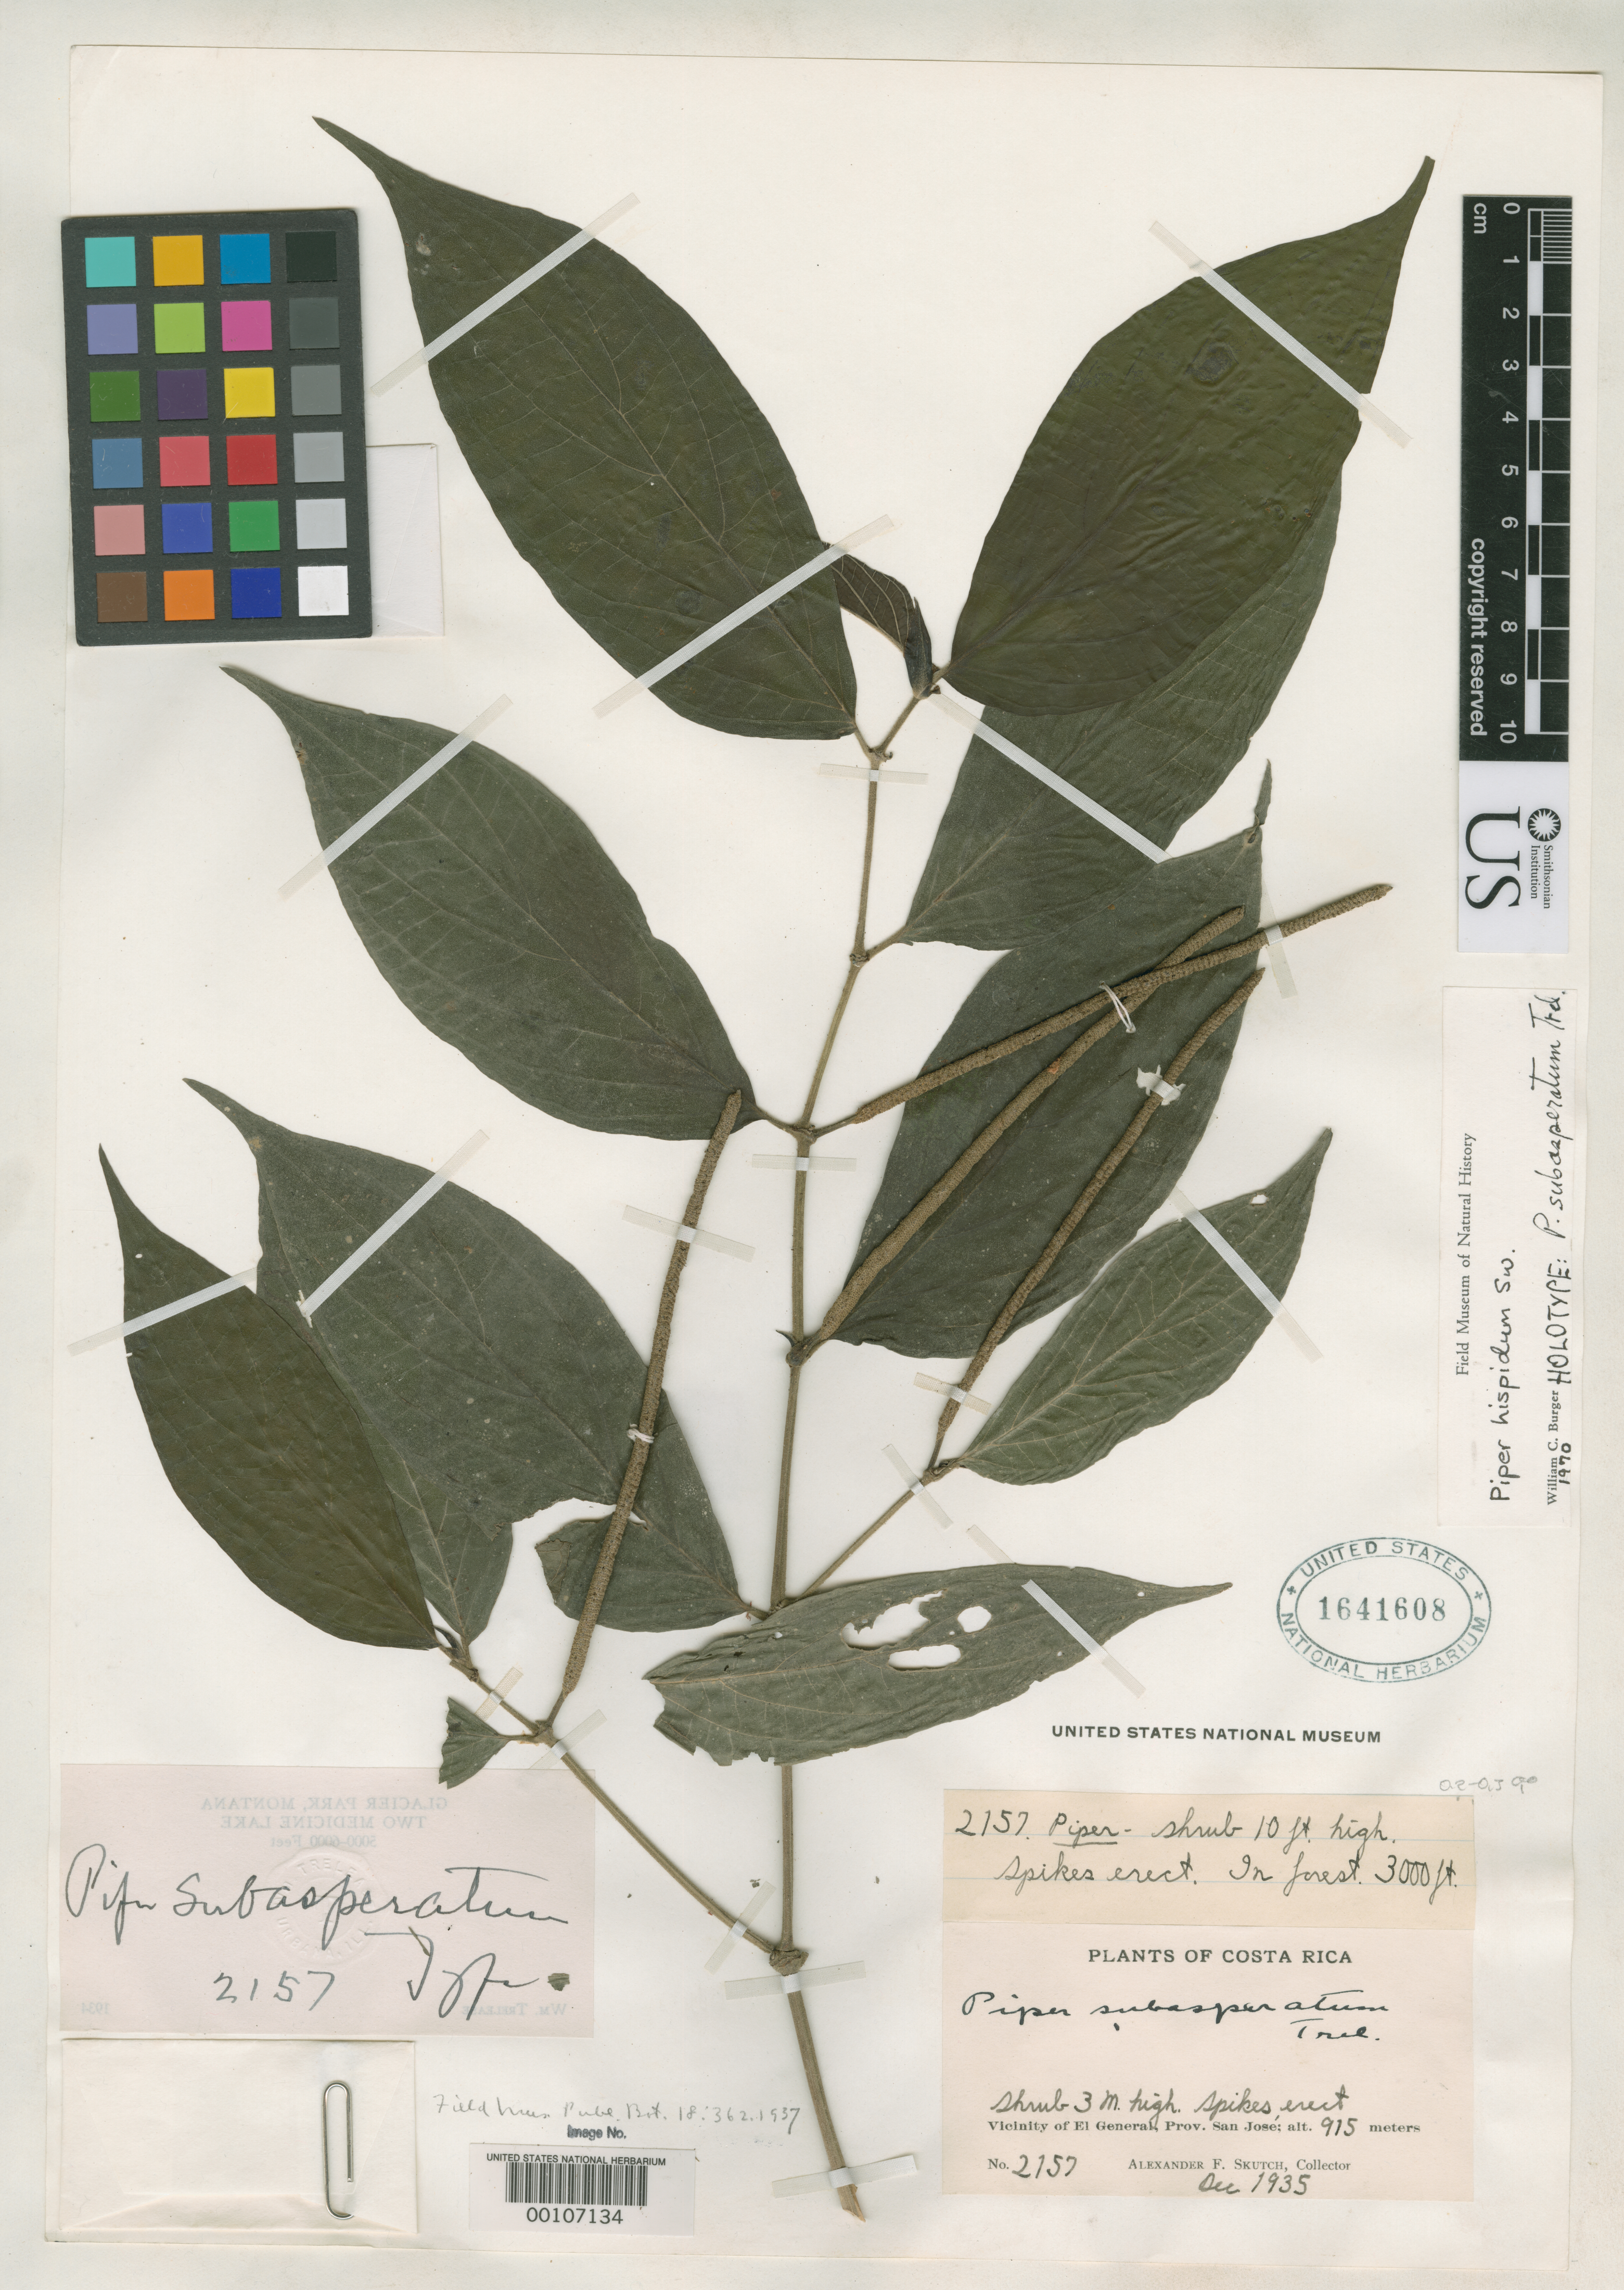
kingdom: Plantae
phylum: Tracheophyta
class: Magnoliopsida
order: Piperales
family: Piperaceae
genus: Piper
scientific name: Piper subasperatum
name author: Trel. ex Standl.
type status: Holotype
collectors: A. F. Skutch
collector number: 2157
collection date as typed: Dec 1935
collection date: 1935-12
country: Costa Rica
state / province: San José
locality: Near El General.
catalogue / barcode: US 1641608